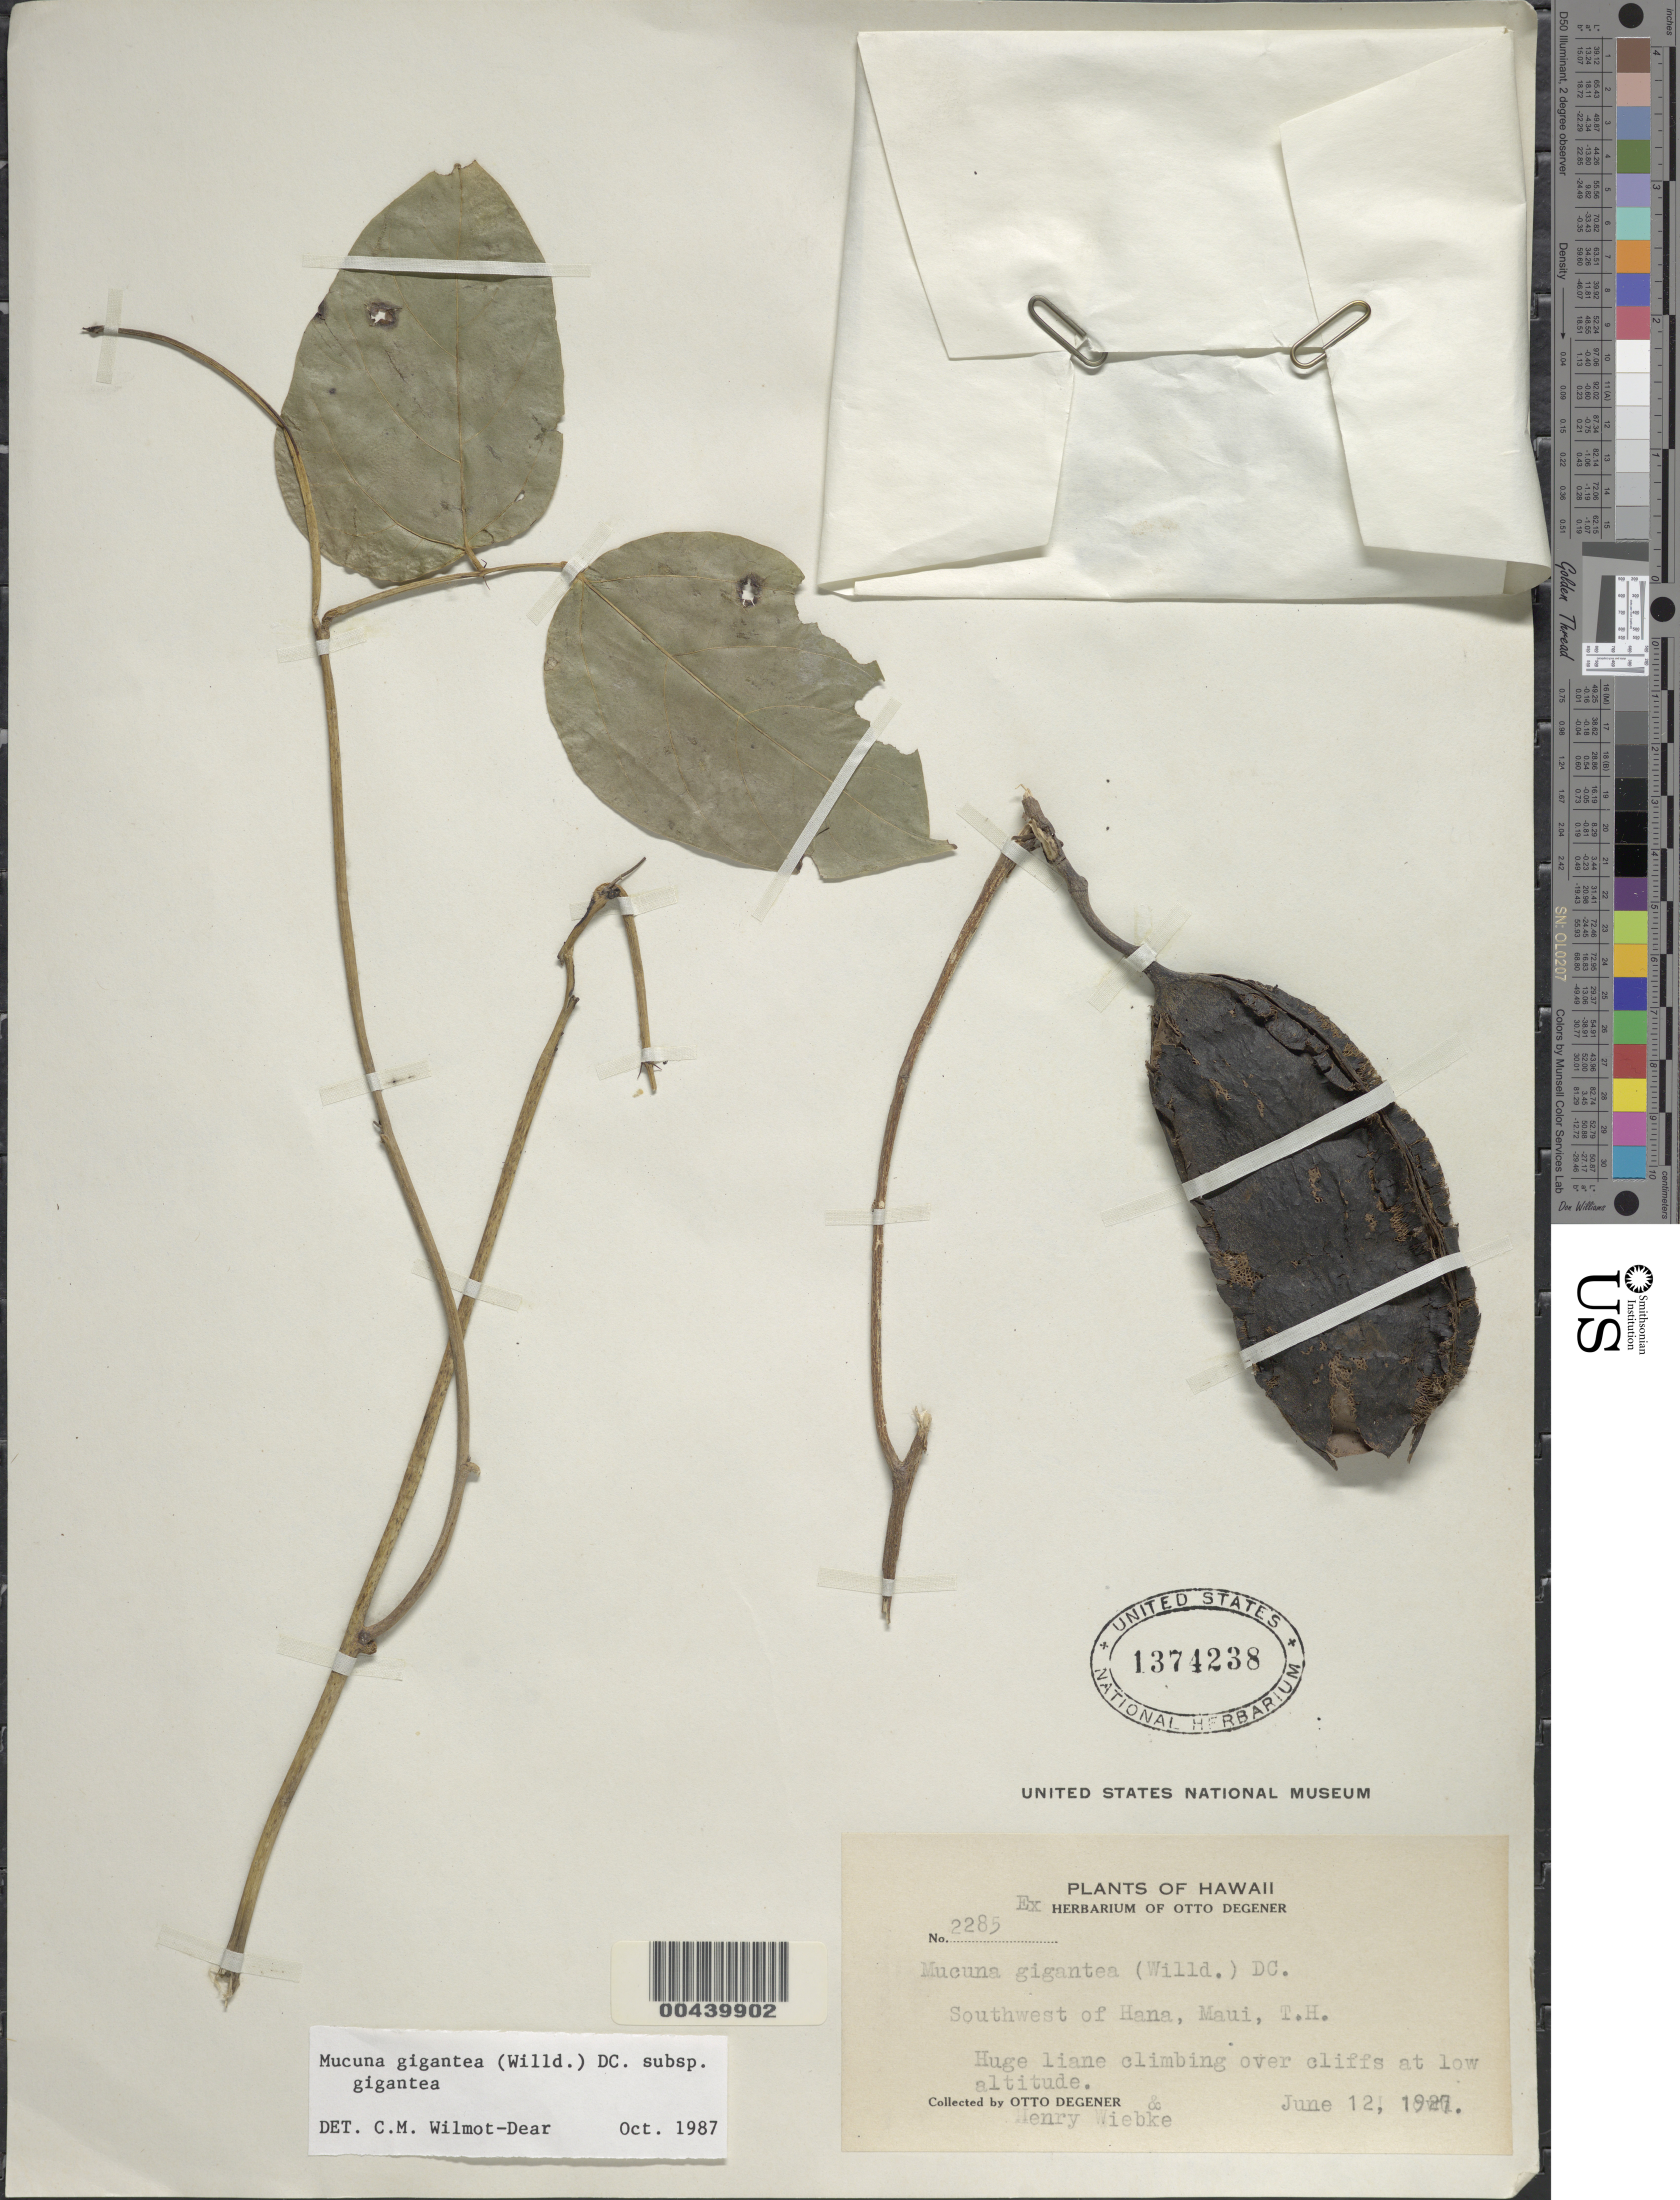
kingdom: Plantae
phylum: Tracheophyta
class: Magnoliopsida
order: Fabales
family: Fabaceae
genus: Mucuna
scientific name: Mucuna gigantea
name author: (Willd.) DC.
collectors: O. Degener & H. Wiebke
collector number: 2285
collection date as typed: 12 Jun 1927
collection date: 1927-06-12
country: United States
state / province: Hawaii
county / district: Maui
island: Maui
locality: SW of Hana, low altitude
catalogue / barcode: US 1374238